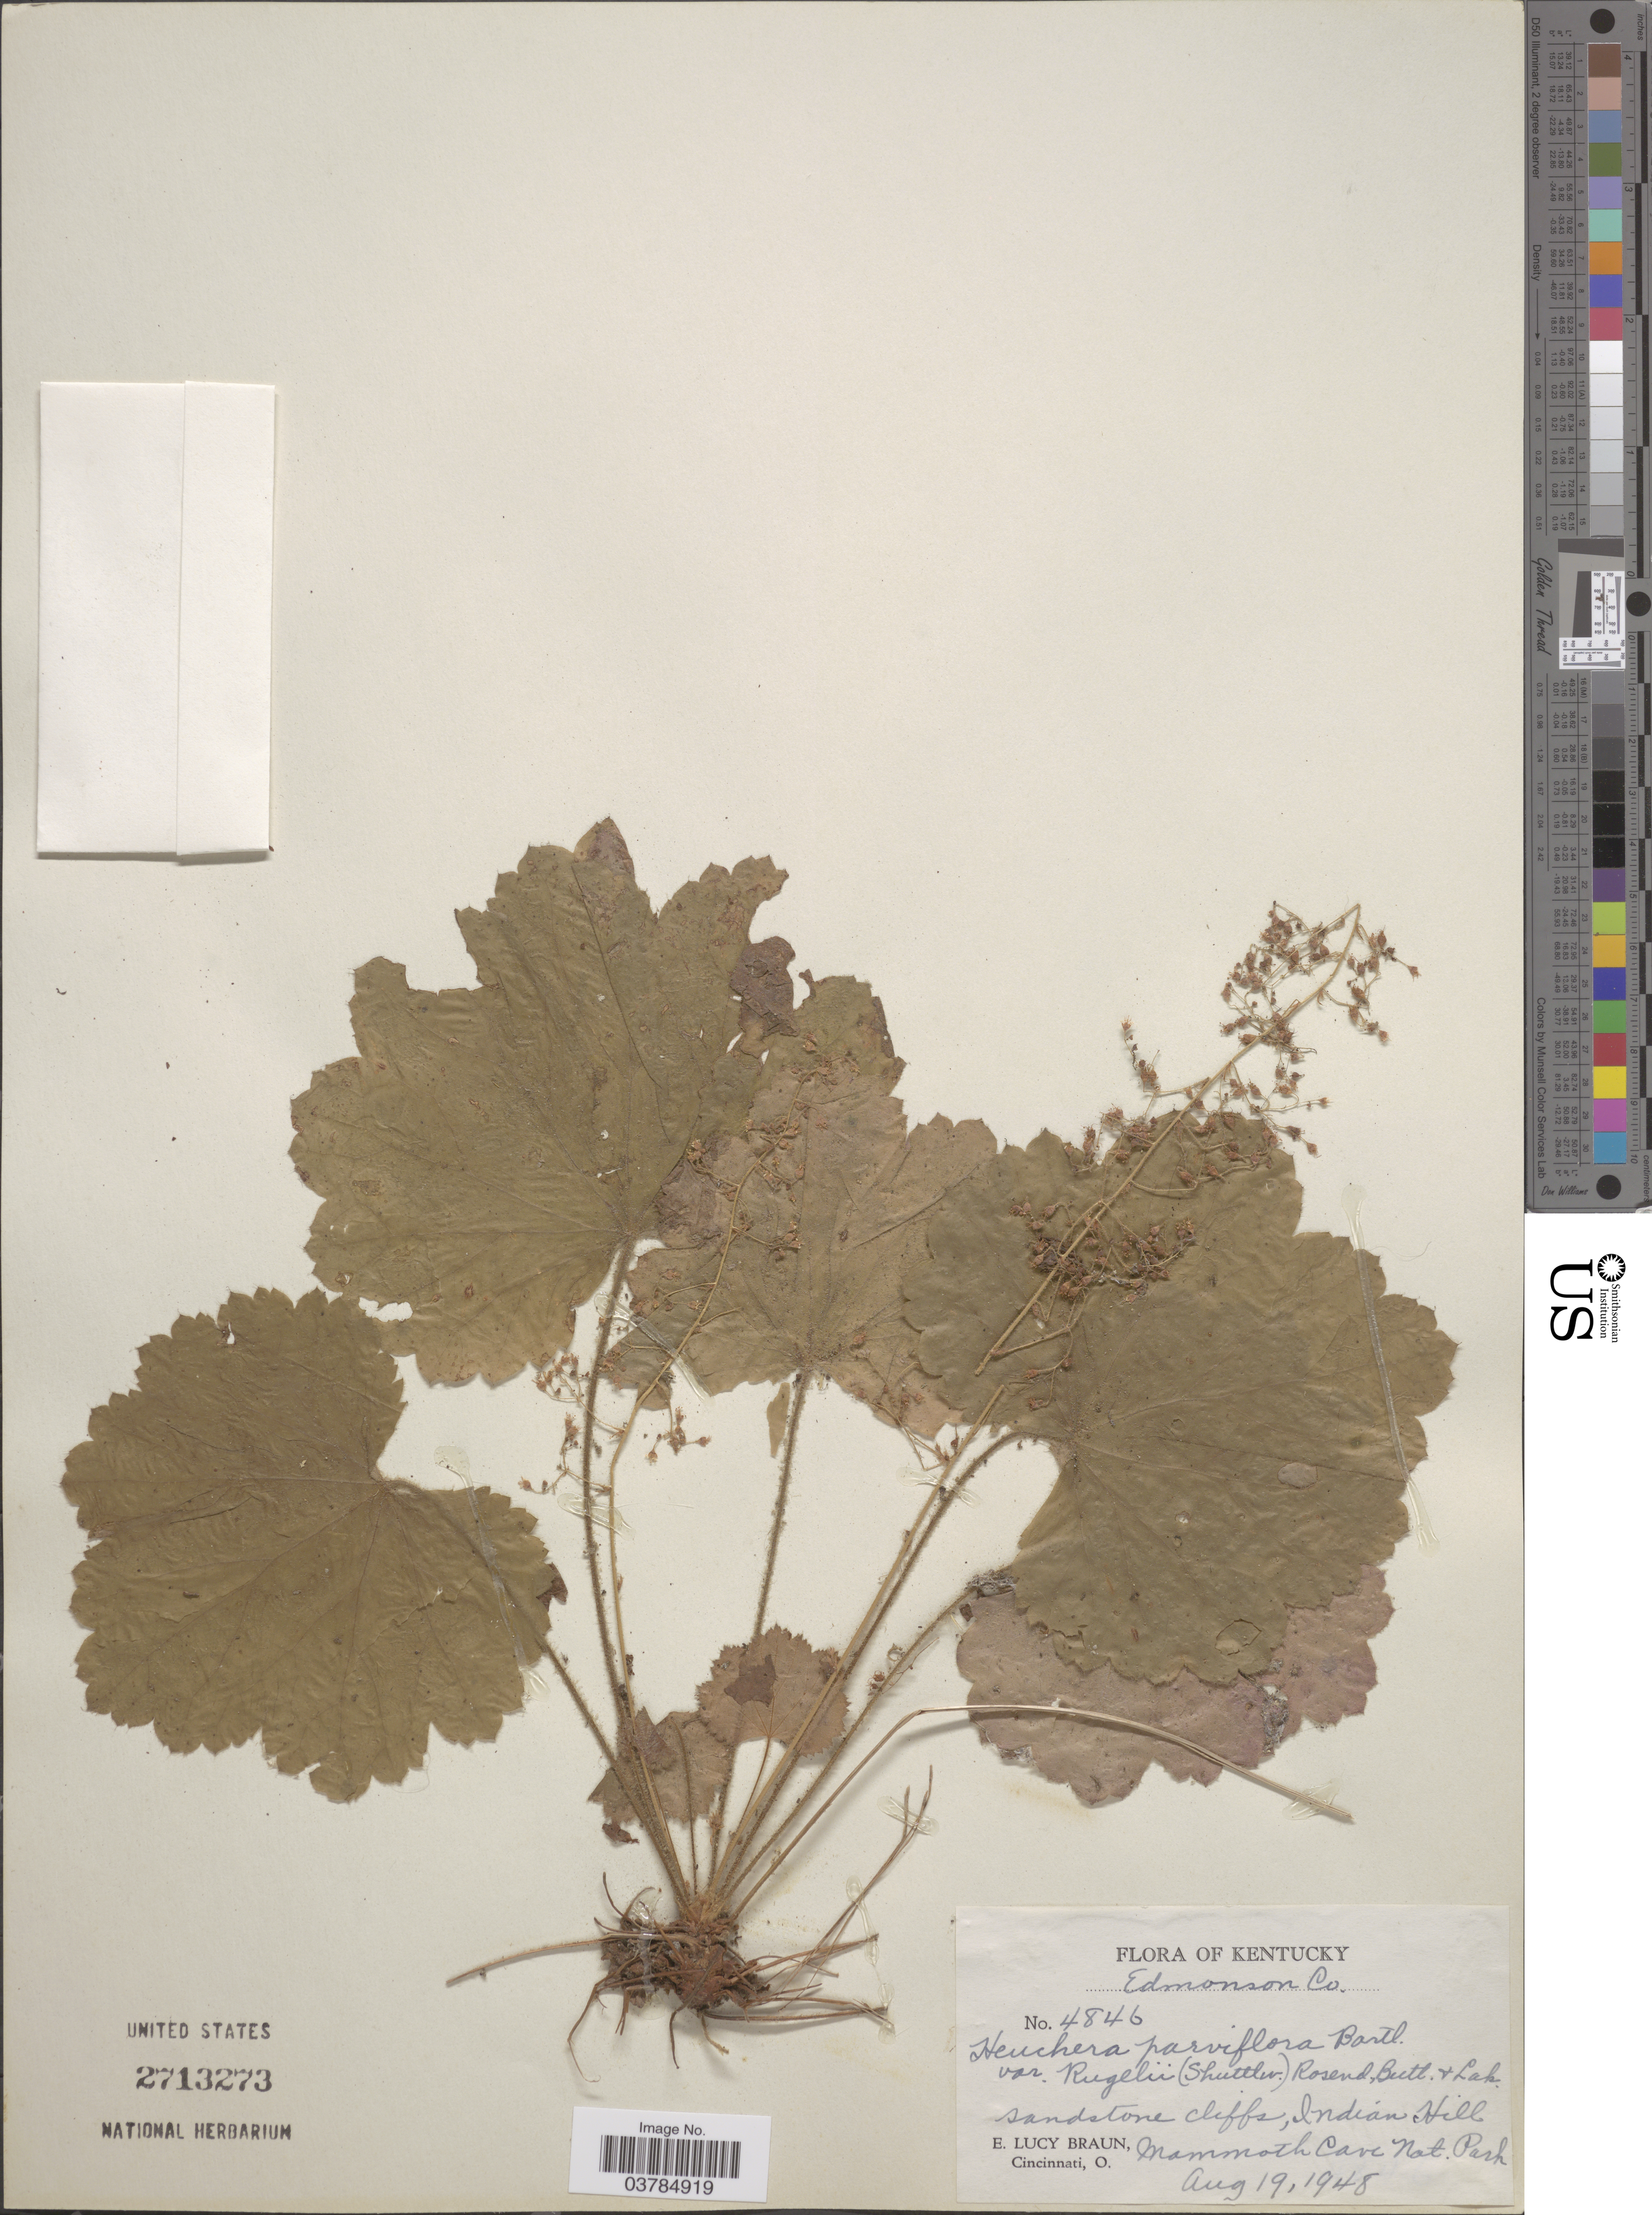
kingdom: Plantae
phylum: Tracheophyta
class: Magnoliopsida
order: Saxifragales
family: Saxifragaceae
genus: Heuchera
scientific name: Heuchera parviflora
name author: Bartl.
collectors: E. L. Braun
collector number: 4846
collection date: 1948-08-19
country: United States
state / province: Kentucky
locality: Edmonson Co. Sandstone cliffs, Indian Hill. Mammoth Cave Nat. Park.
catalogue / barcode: US 2713273